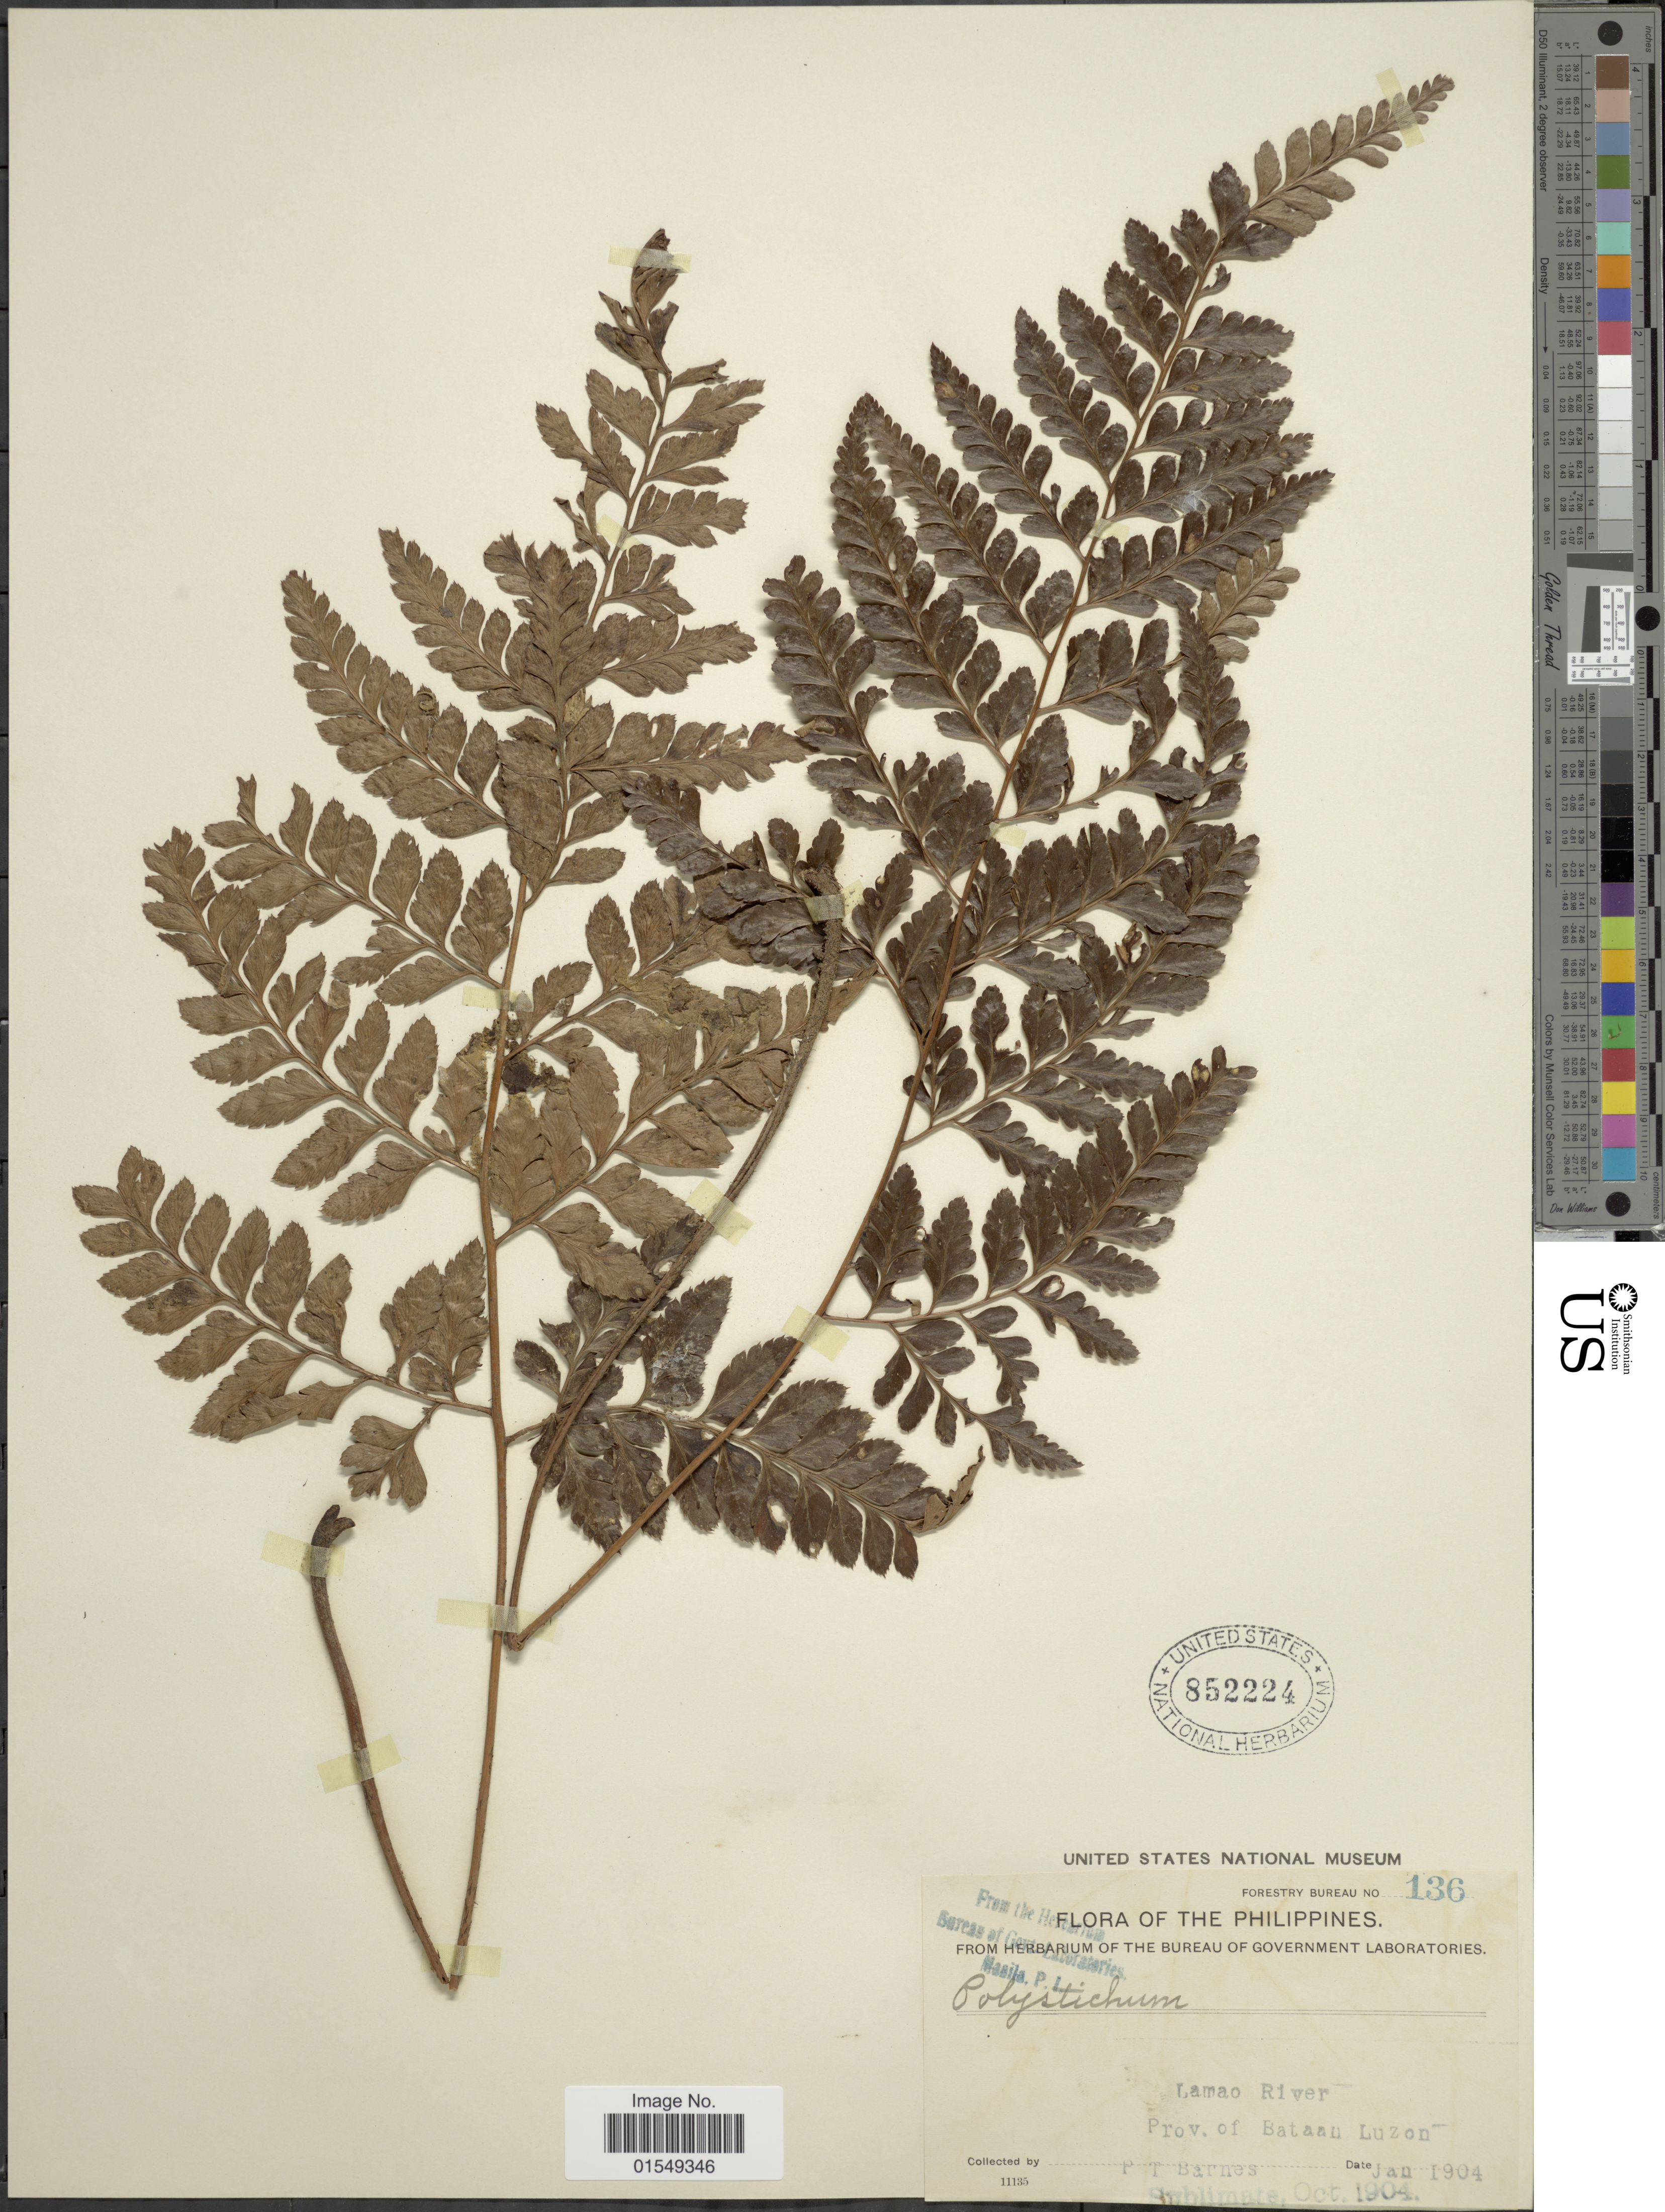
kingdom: Plantae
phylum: Tracheophyta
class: Polypodiopsida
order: Polypodiales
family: Dryopteridaceae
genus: Arachniodes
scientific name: Arachniodes aristata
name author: (G. Forst.) Tindale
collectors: P. Barnes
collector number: Forestry Bureau 136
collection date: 1904-01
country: Philippines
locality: Lamao River, Prov. of Bataan, Luzon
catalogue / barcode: US 852224